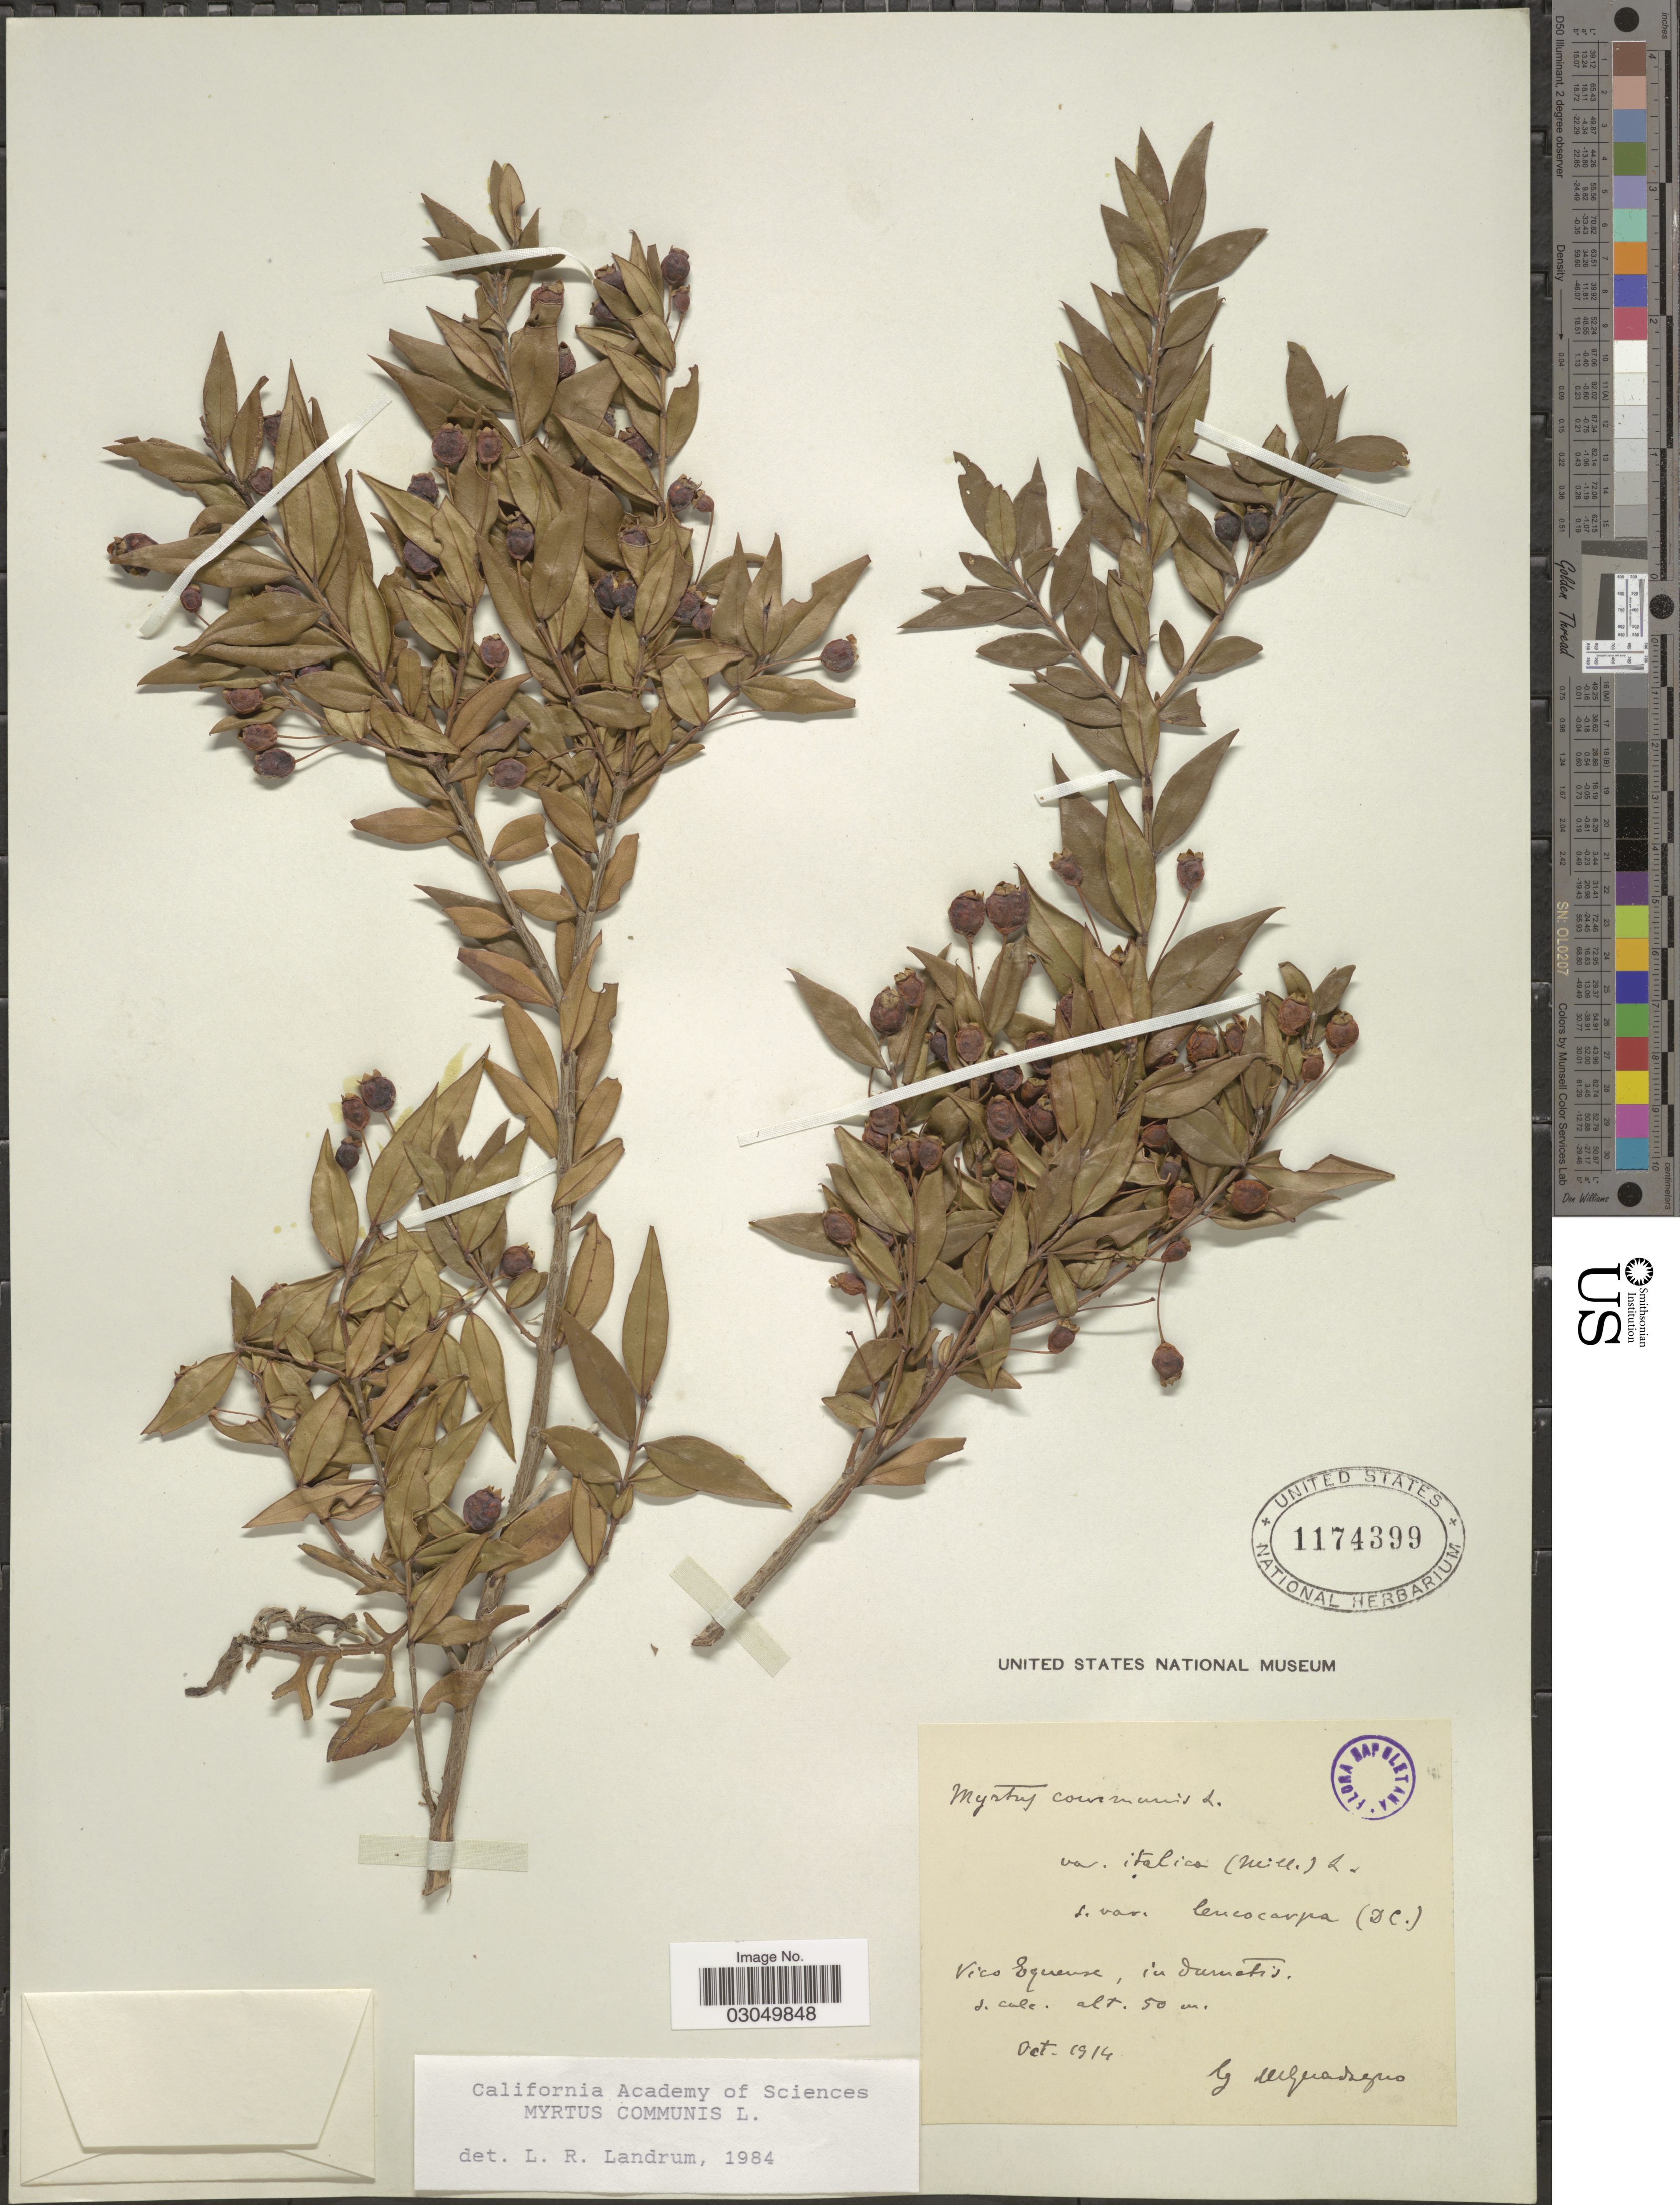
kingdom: Plantae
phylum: Tracheophyta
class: Magnoliopsida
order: Myrtales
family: Myrtaceae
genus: Myrtus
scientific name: Myrtus communis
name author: L.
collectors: G. Guadagno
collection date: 1914-10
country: Italy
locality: Vico Equense, in dumetis.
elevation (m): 50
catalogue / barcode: US 1174399